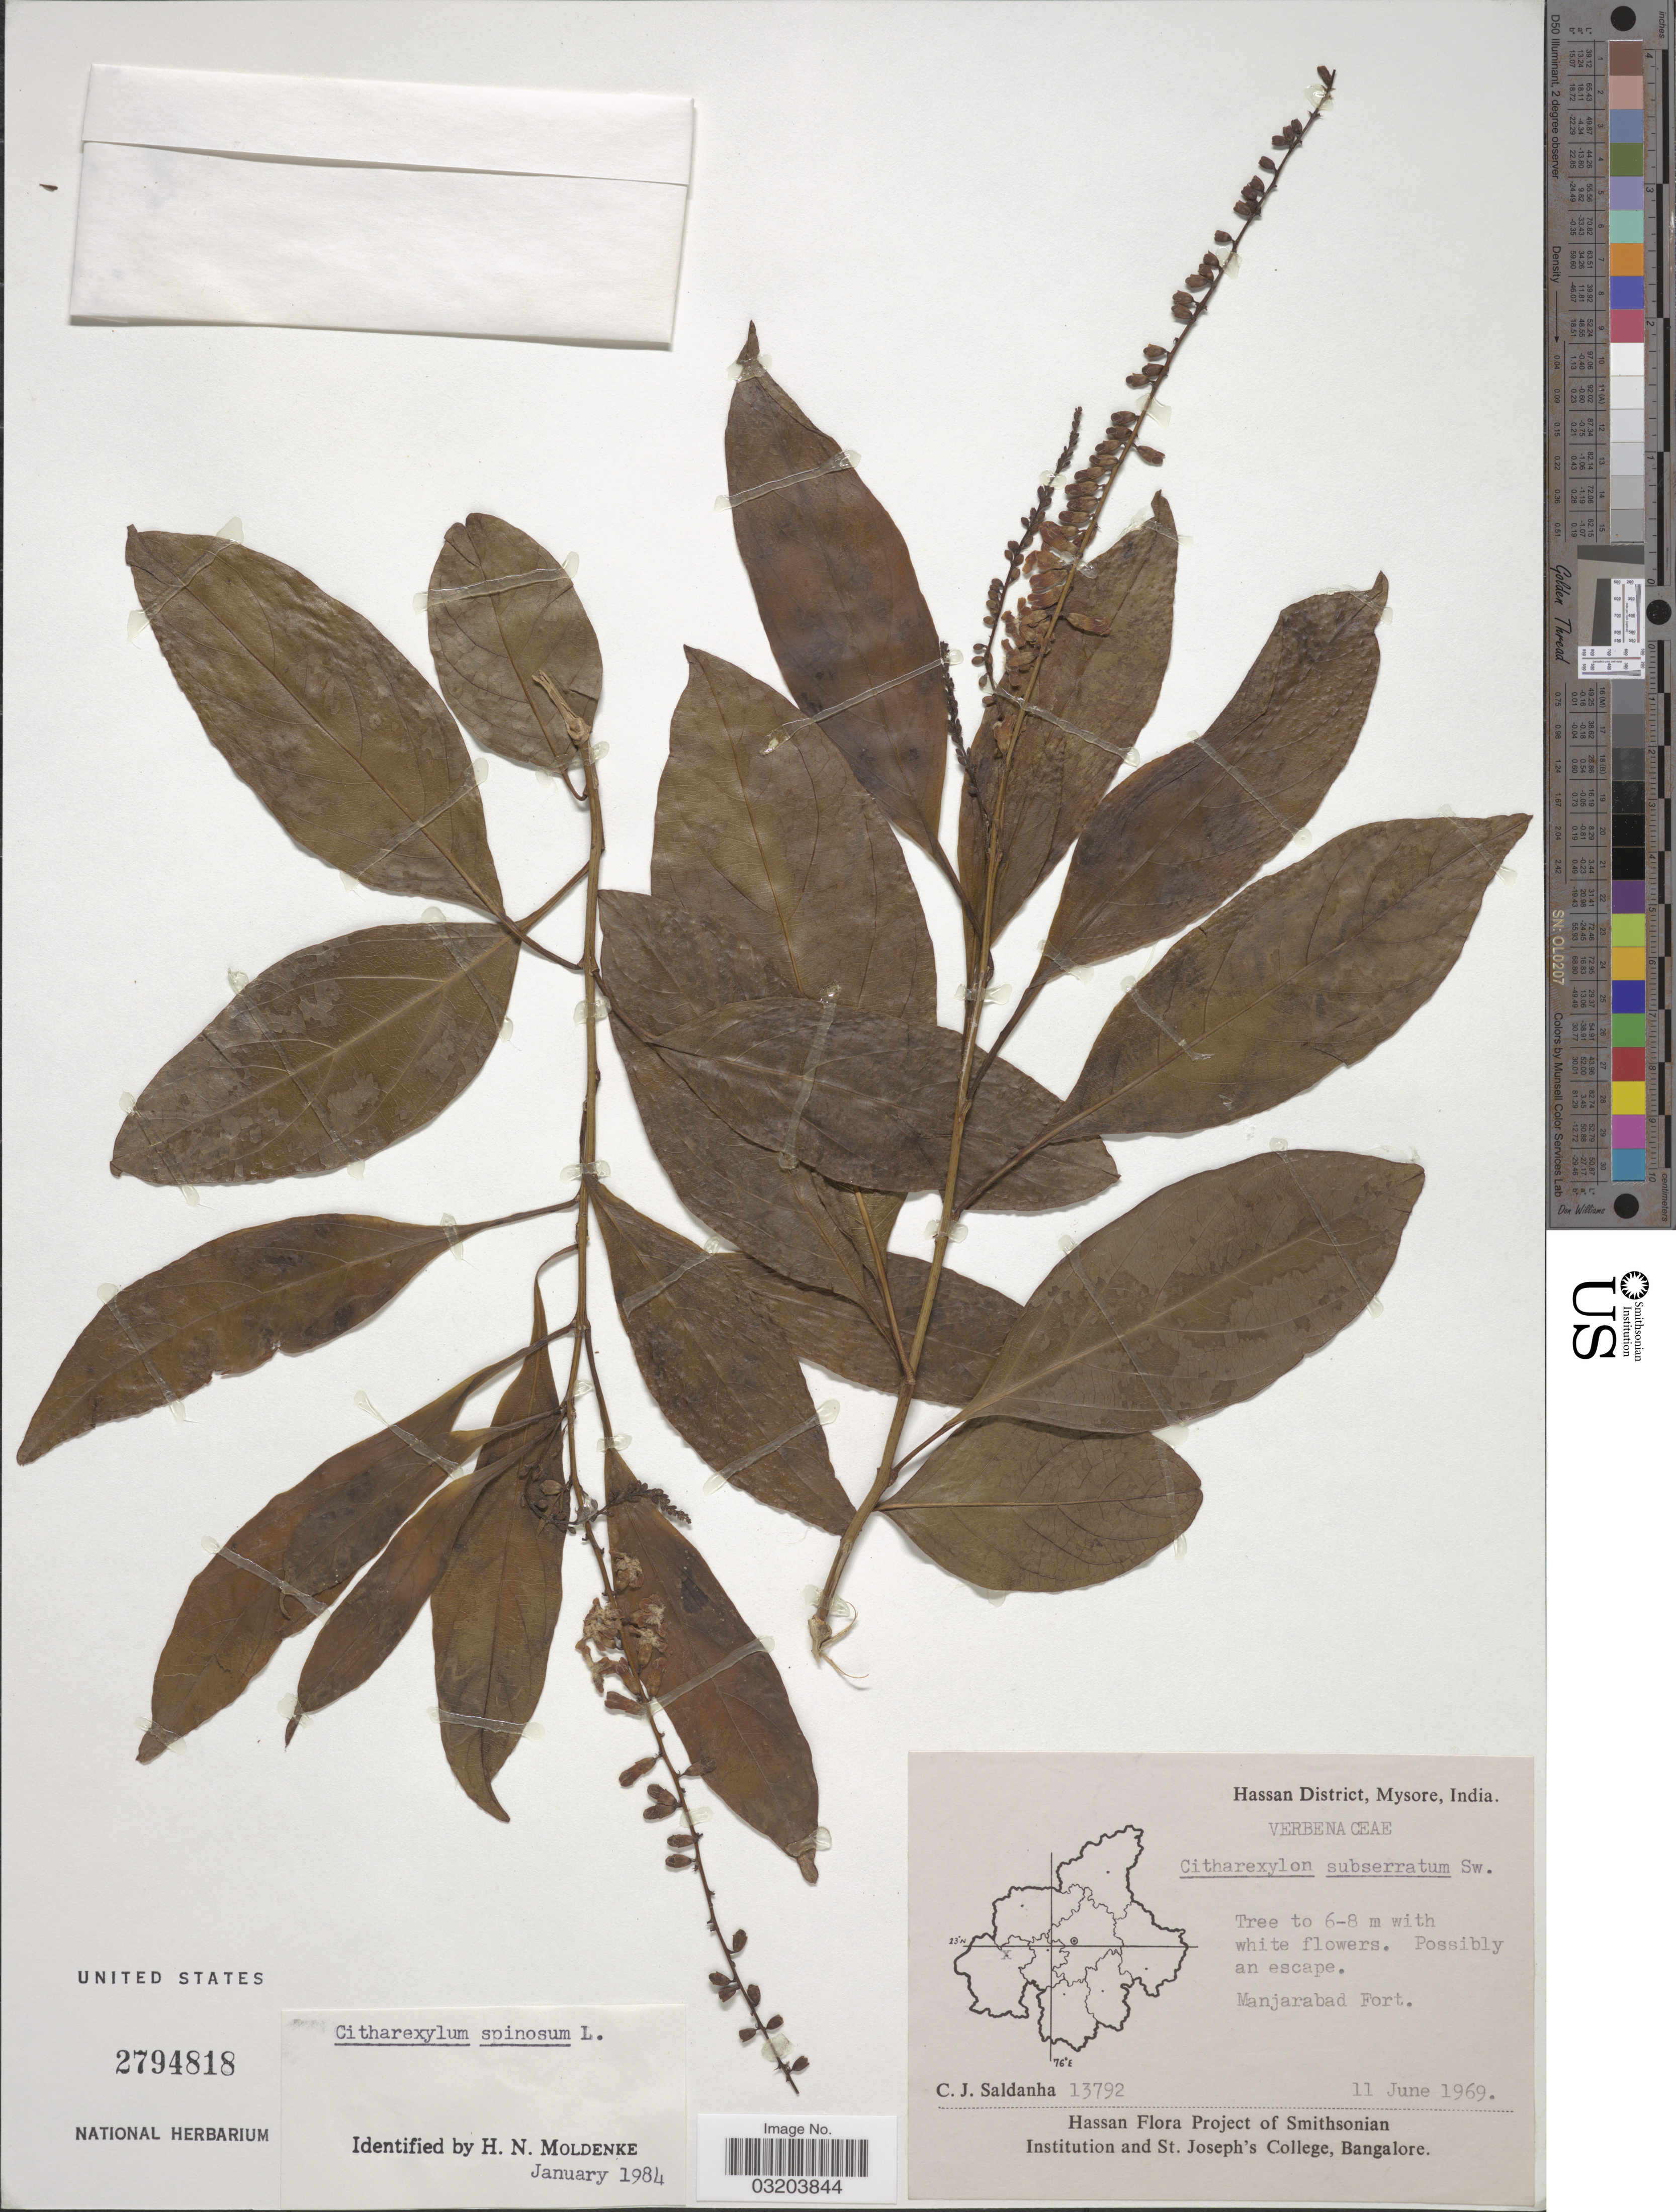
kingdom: Plantae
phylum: Tracheophyta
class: Magnoliopsida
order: Lamiales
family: Verbenaceae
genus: Citharexylum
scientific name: Citharexylum spinosum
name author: L.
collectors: C. J. Saldanha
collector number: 13792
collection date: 1969-06-11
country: India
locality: Hassan District, Mysore. Manjarabad Fort.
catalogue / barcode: US 2794818